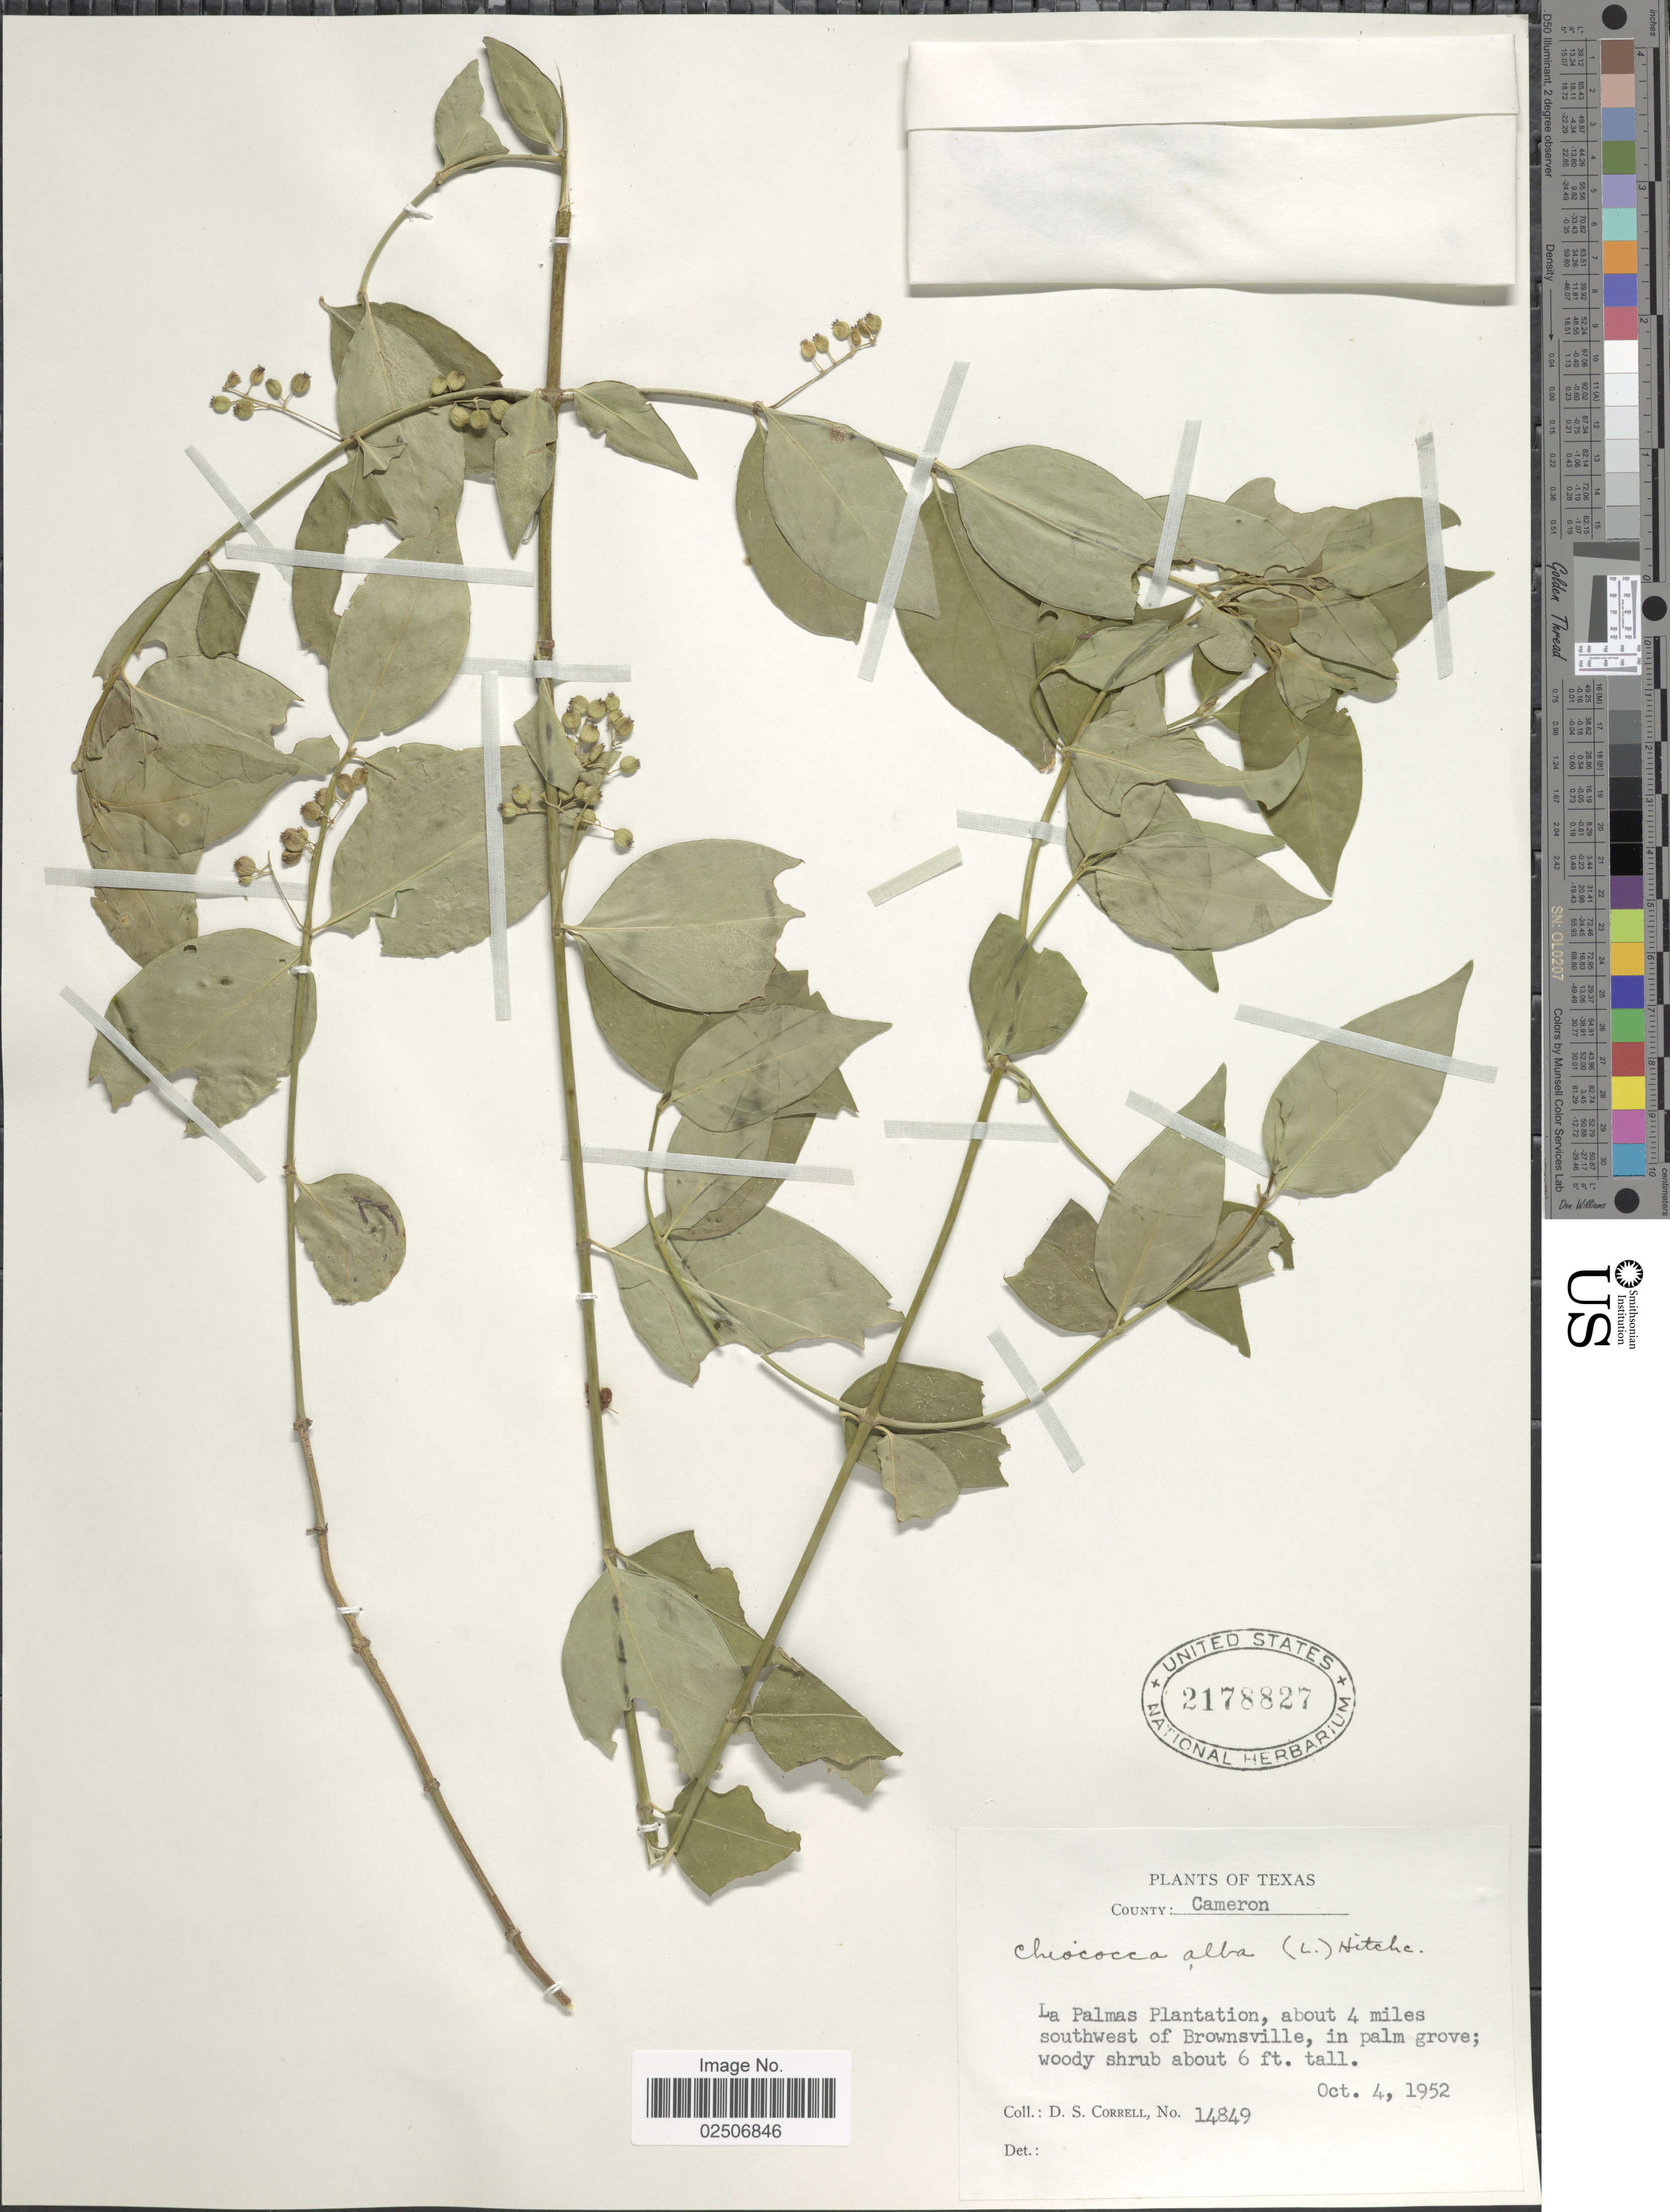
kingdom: Plantae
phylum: Tracheophyta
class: Magnoliopsida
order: Gentianales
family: Rubiaceae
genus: Chiococca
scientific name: Chiococca alba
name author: (L.) Hitchc.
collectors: D. S. Correll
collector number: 14849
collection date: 1952-10-04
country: United States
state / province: Texas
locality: County: Cameron, La Palmas Plantation, about 4 miles southwest of Brownsville, in palm grove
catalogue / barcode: US 2178827